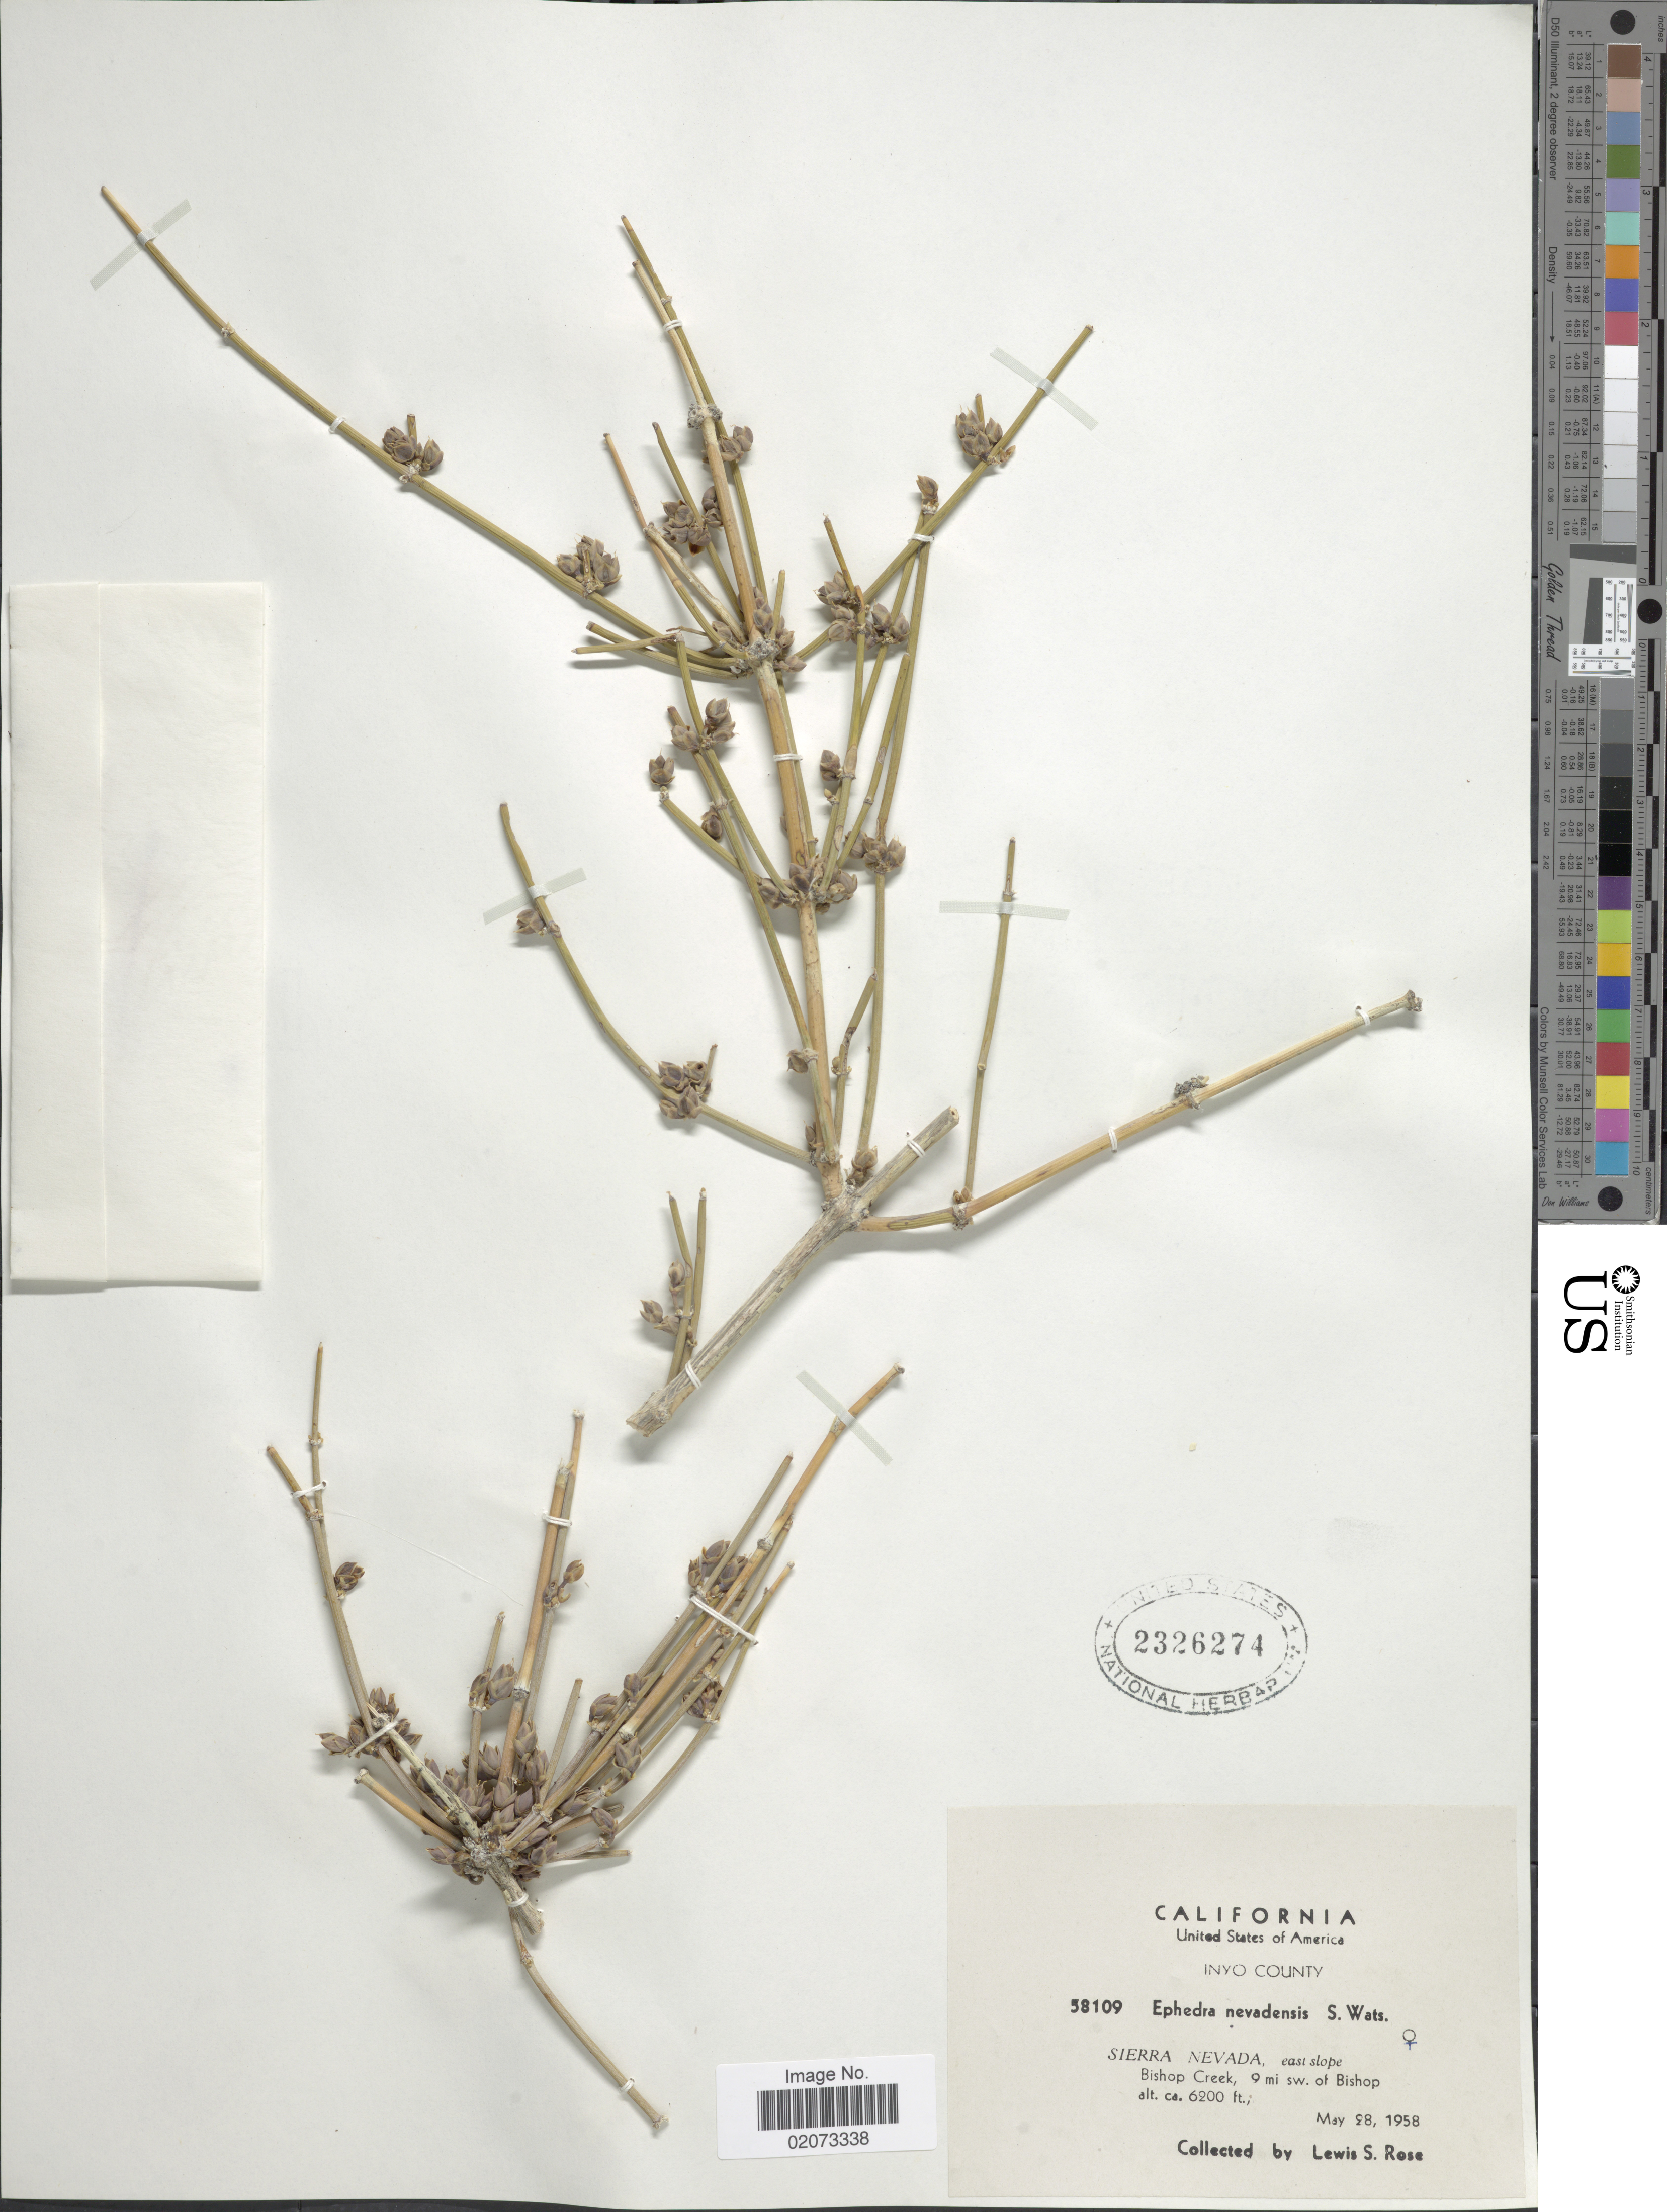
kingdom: Plantae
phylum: Tracheophyta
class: Gnetopsida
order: Ephedrales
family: Ephedraceae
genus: Ephedra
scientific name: Ephedra nevadensis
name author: S. Watson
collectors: L. S. Rose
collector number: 58109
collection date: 1958-05-28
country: United States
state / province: California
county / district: Inyo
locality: California. Inyo County. Sierra Nevada, East Slope Bishop Creek, 9 mi sw . of Bishop.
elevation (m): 1890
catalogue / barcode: US 2326274